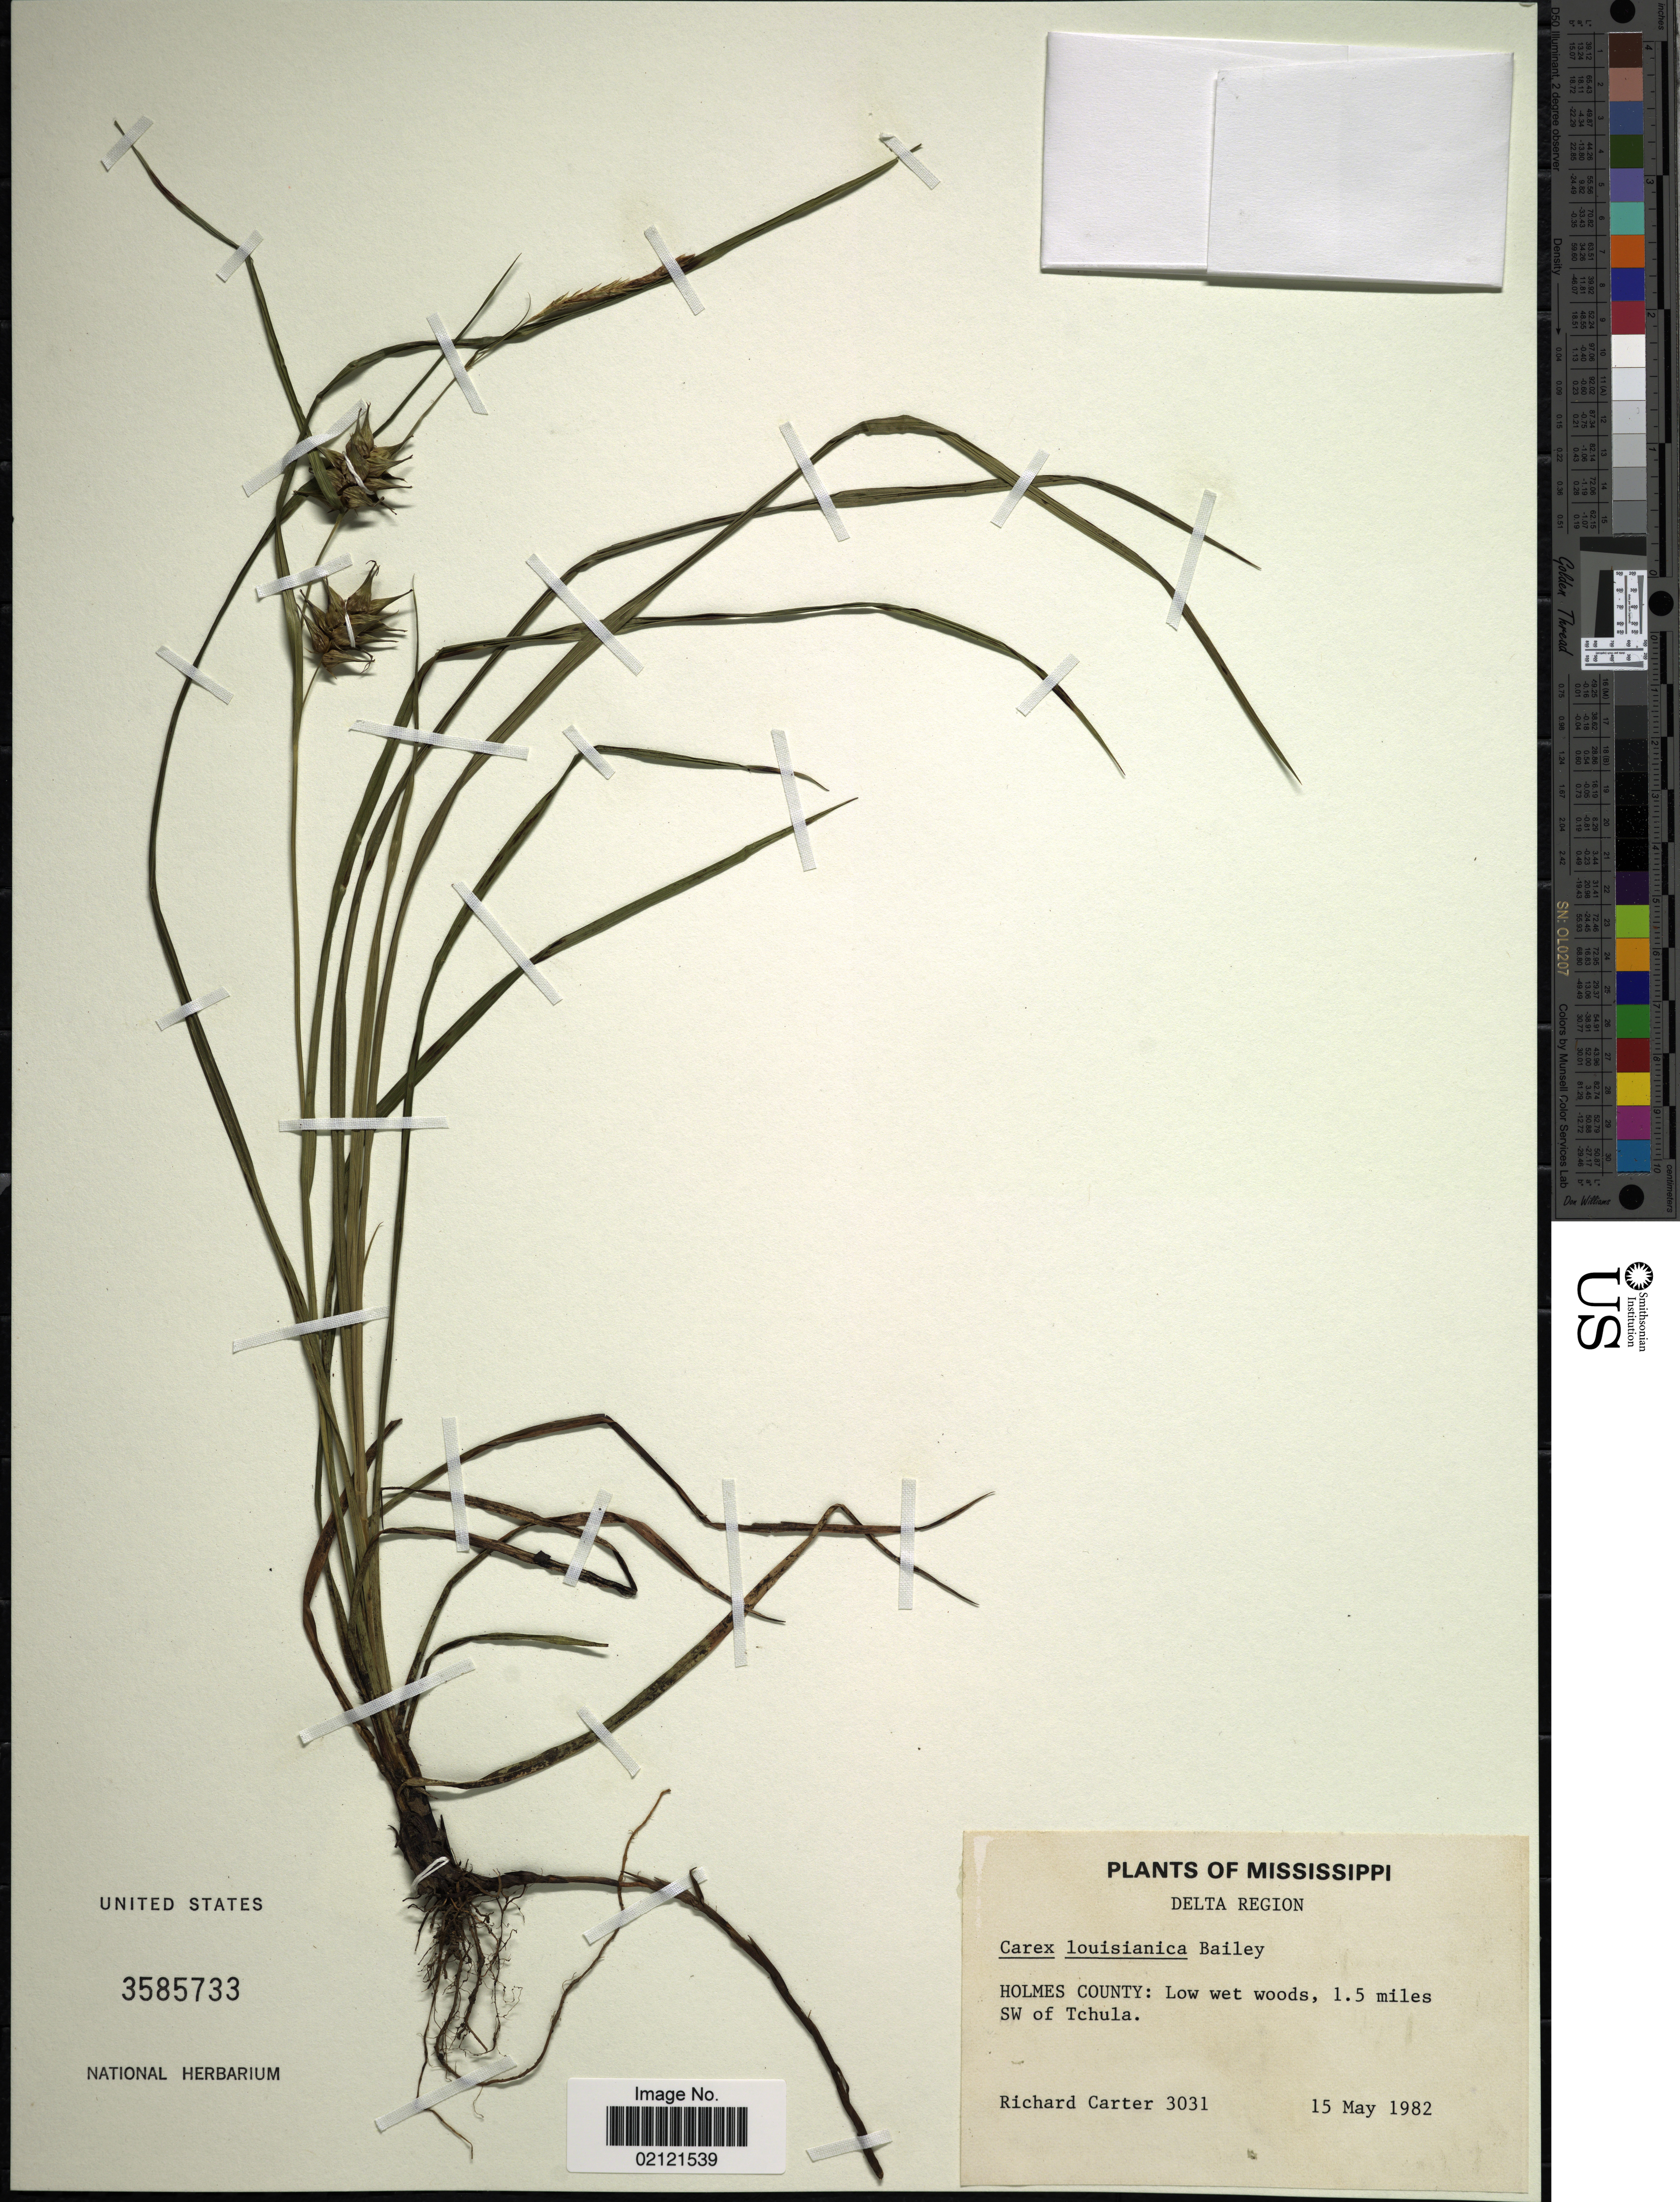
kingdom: Plantae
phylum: Tracheophyta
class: Liliopsida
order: Poales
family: Cyperaceae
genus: Carex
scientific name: Carex louisianica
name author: L.H. Bailey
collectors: R. Carter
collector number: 3031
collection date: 1982-05-15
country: United States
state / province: Mississippi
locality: Delta Region, Holmes County: Low wet woods, 1.5 miles SW of Tchula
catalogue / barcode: US 3585733